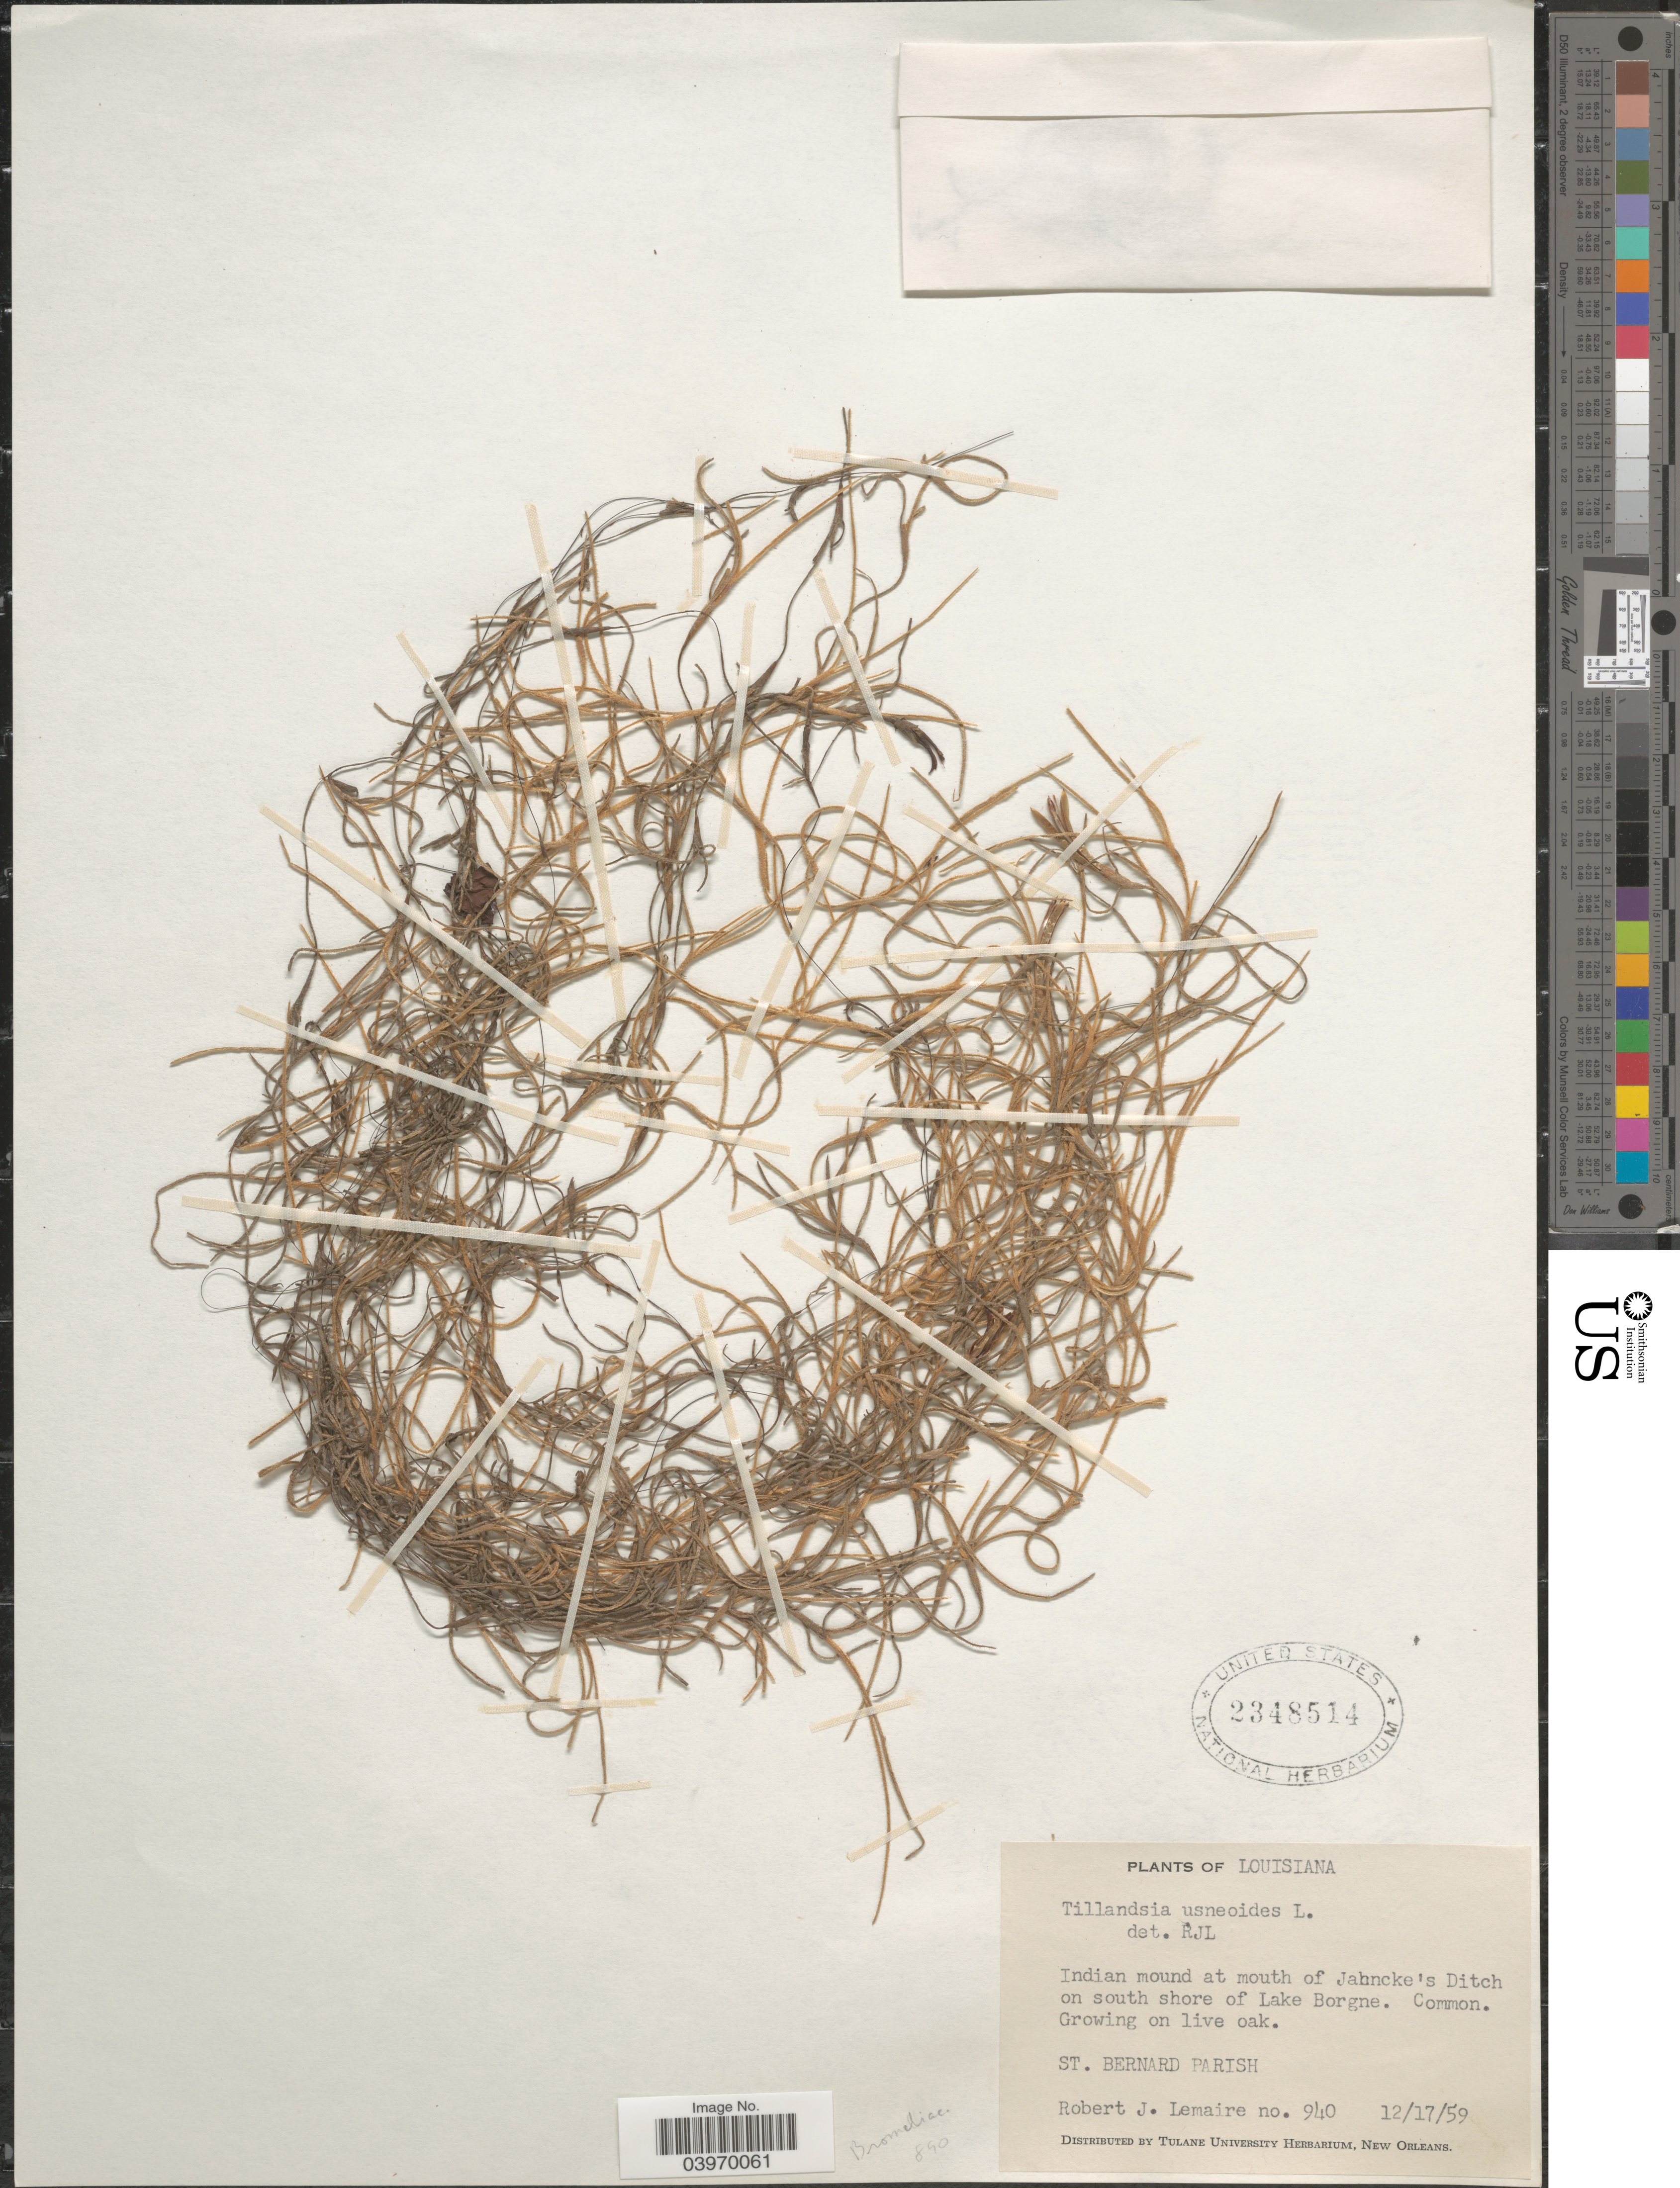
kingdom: Plantae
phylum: Tracheophyta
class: Liliopsida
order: Poales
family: Bromeliaceae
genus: Tillandsia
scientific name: Tillandsia usneoides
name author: (L.) L.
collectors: R. J. Lemaire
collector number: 940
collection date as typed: Transcribed d/m/y: 17/12/59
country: United States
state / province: Louisiana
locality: Indian mound at mouth of Jahncke's Ditch on south shore of Lake Borgne. St. Bernard Parish.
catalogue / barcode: US 2348514